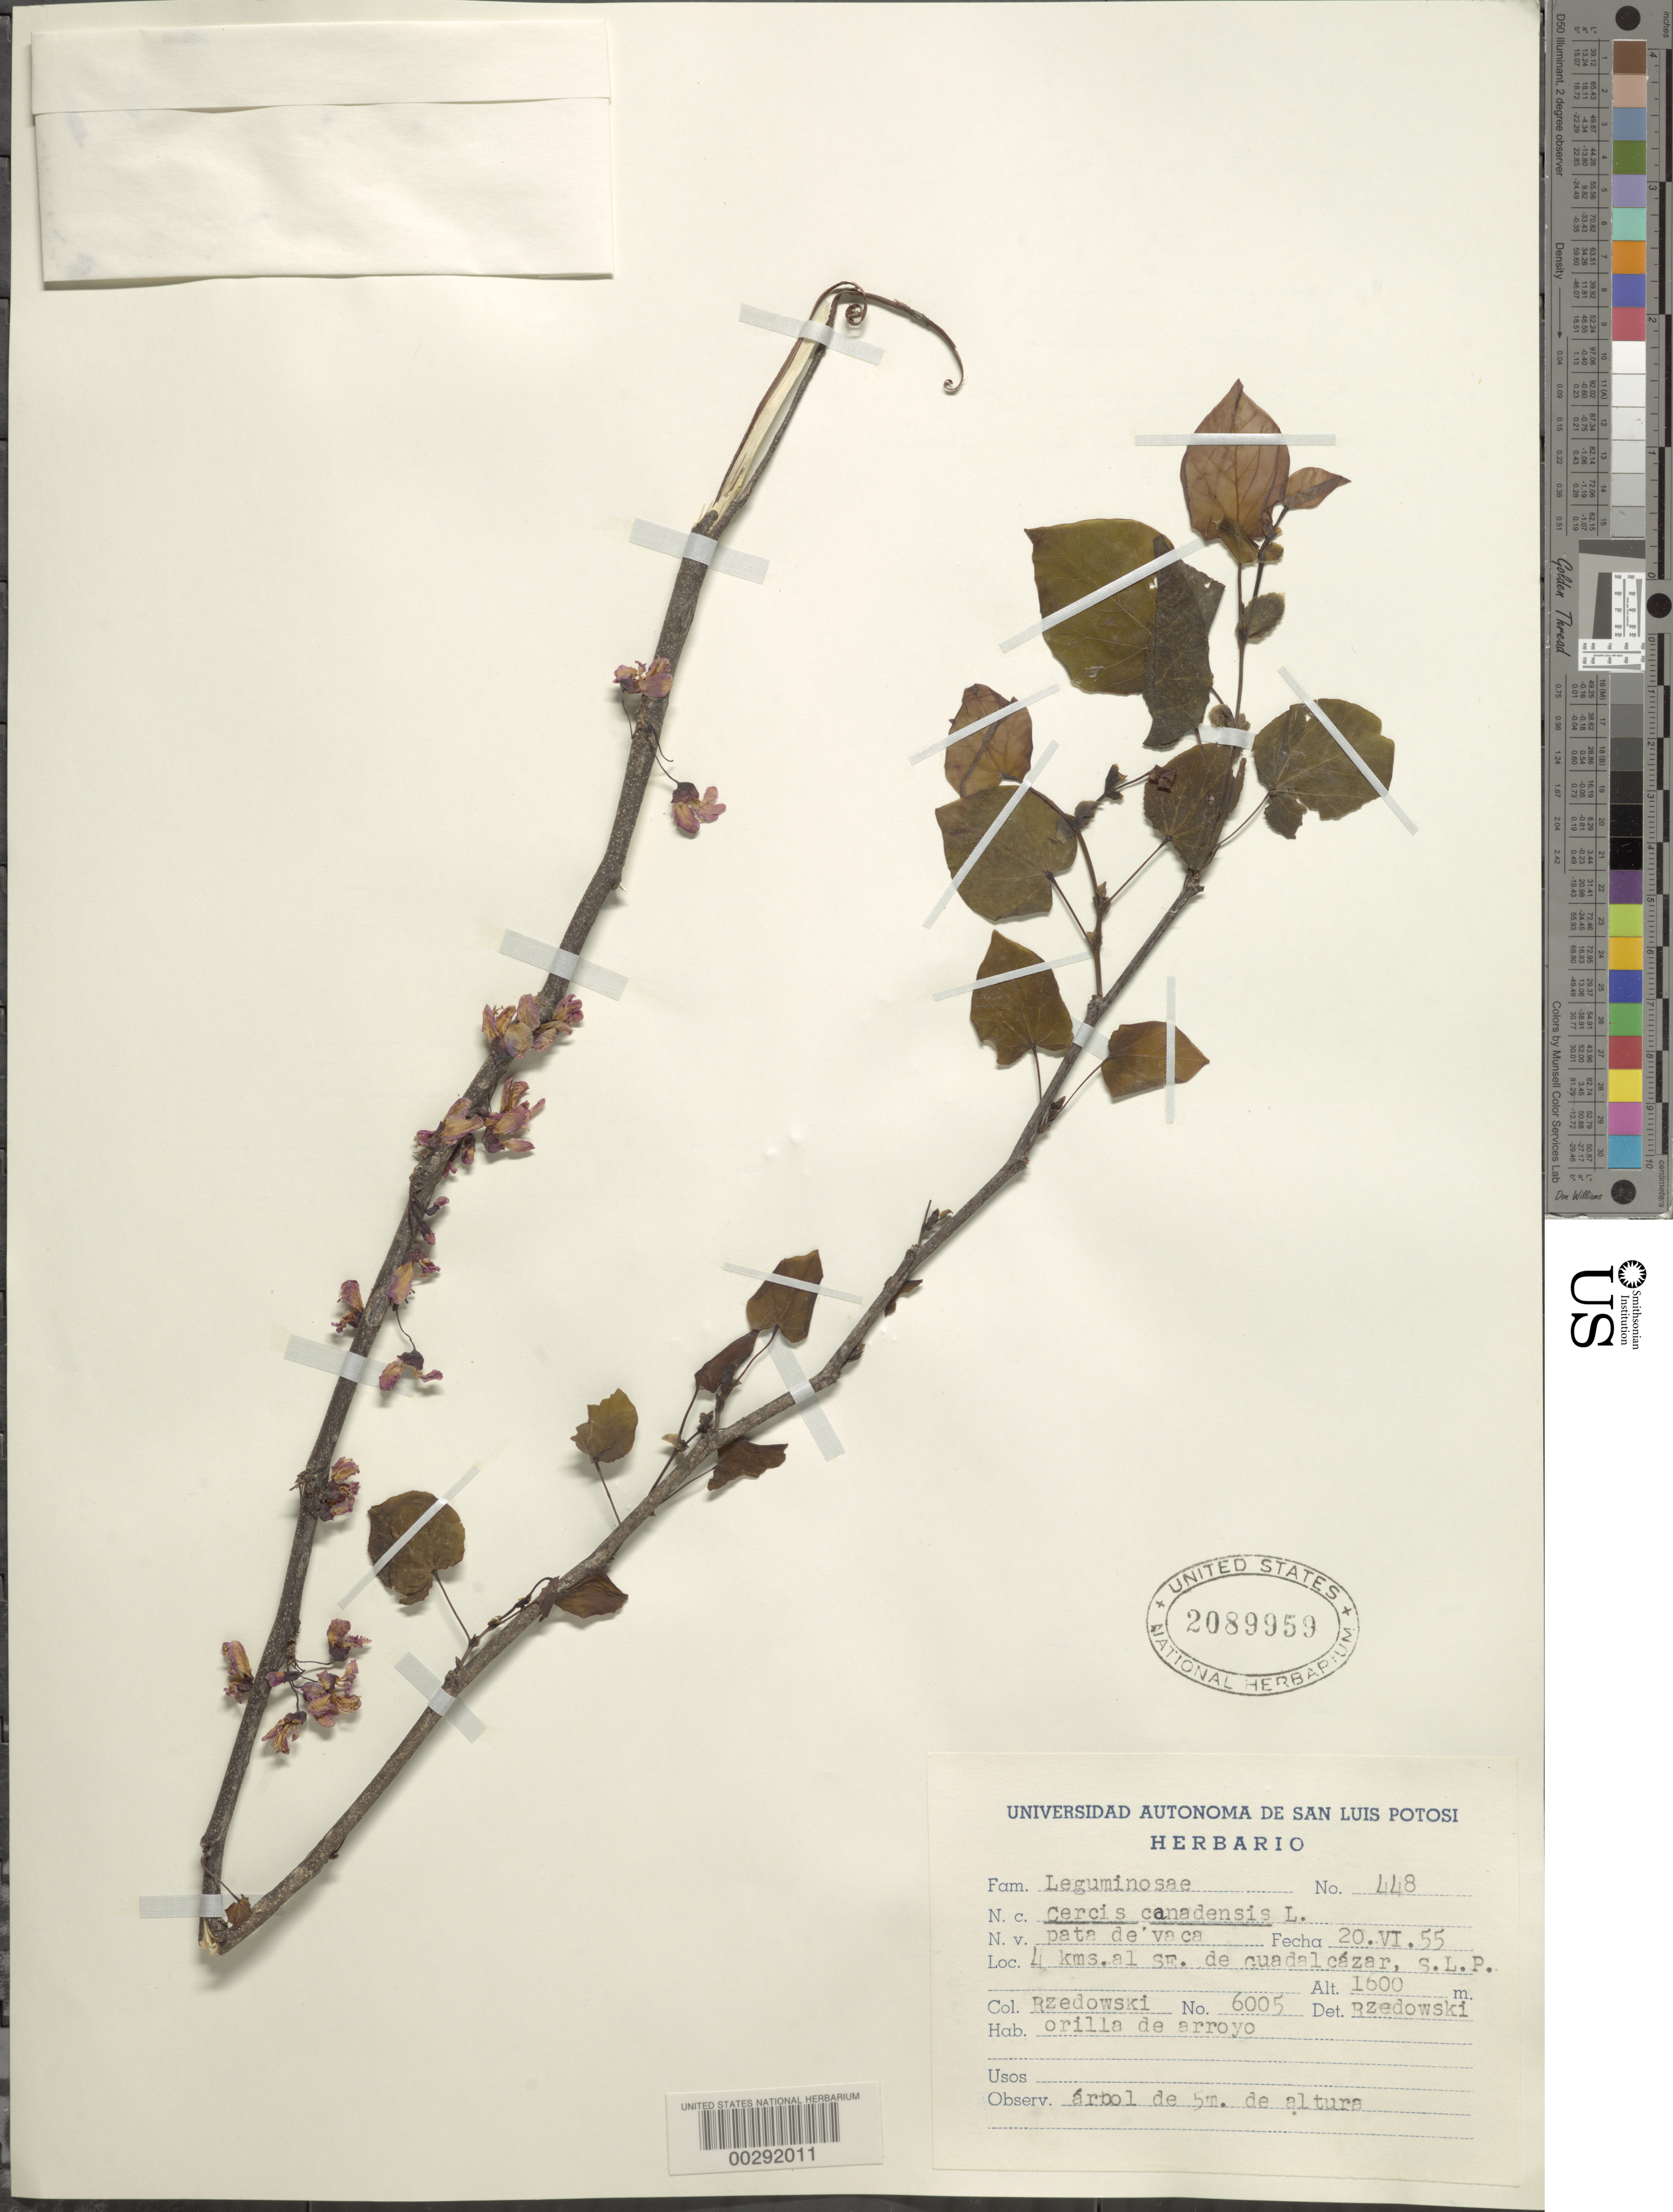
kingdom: Plantae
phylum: Tracheophyta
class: Magnoliopsida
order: Fabales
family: Fabaceae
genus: Cercis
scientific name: Cercis canadensis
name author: L.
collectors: J. Rzedowski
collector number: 6005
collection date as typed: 20 Jun 1955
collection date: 1955-06-20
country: Mexico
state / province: San Luis Potosí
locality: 4 km SE of Guadalcazar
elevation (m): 1600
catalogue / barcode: US 2089959